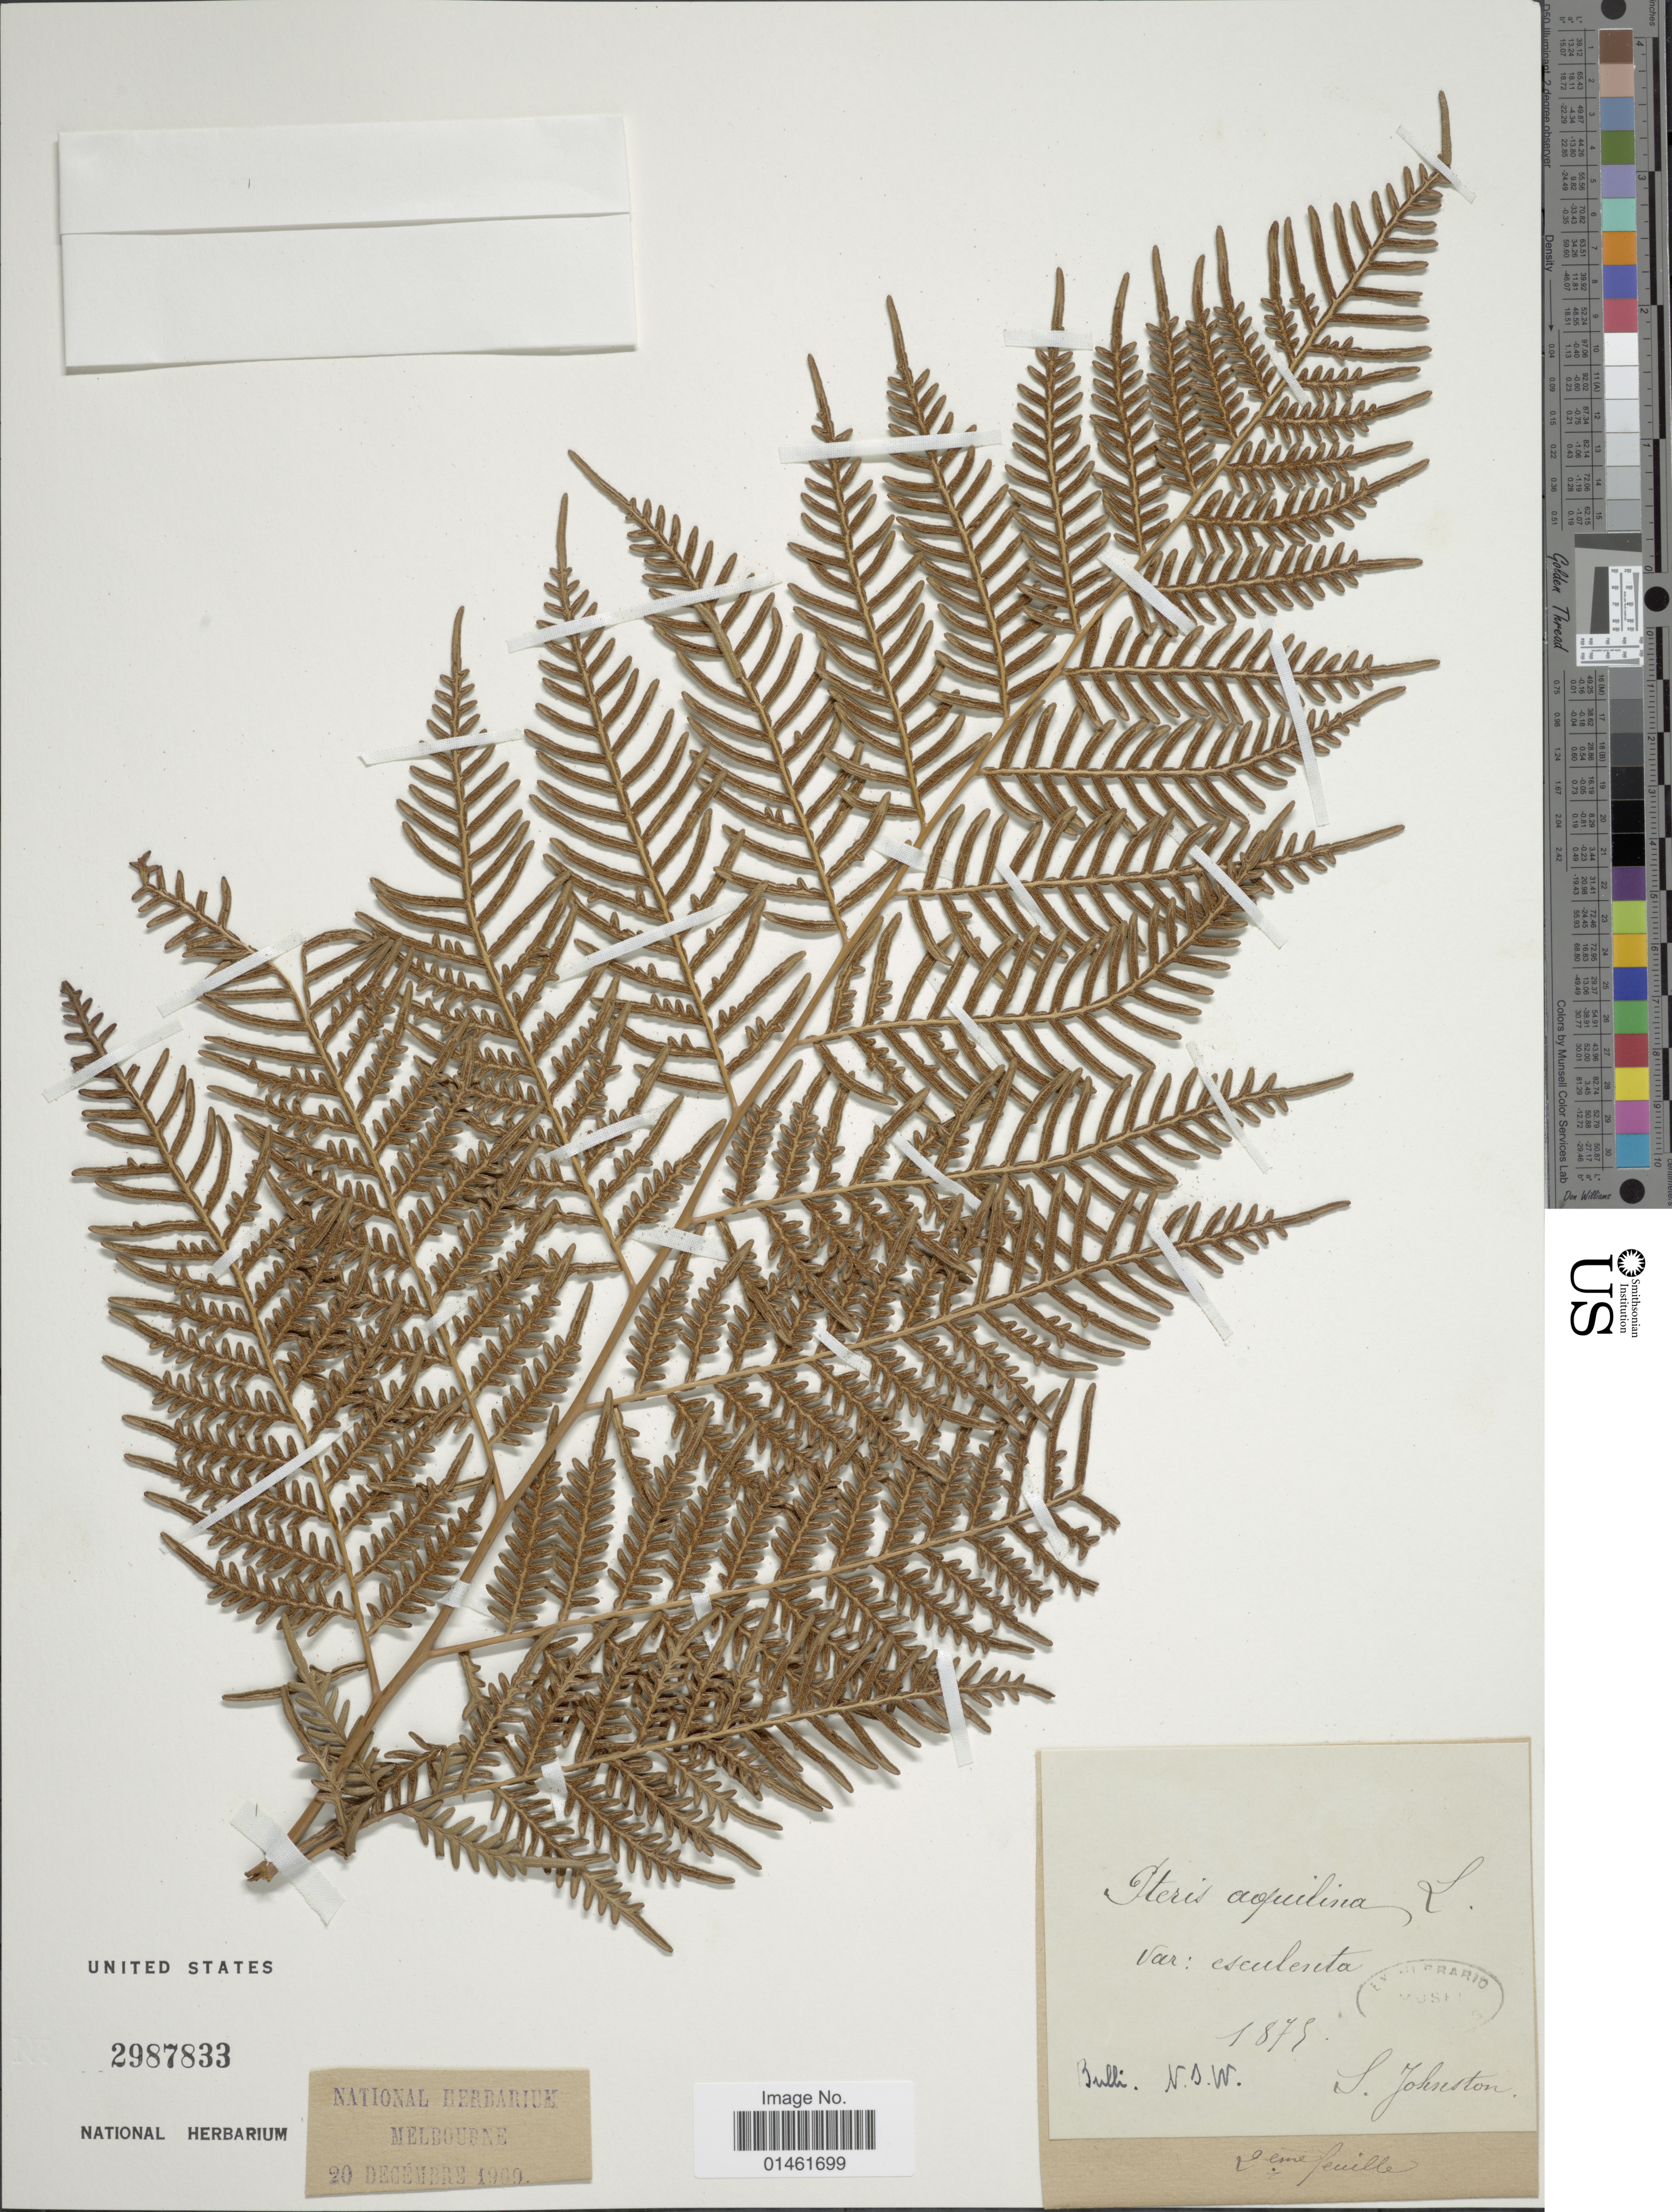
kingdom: Plantae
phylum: Tracheophyta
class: Polypodiopsida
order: Polypodiales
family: Dennstaedtiaceae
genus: Pteridium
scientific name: Pteridium esculentum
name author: (G. Forst.) Cockayne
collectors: S. Johnston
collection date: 1875-07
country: Australia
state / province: New South Wales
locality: N.S.W.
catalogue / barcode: US 2987833